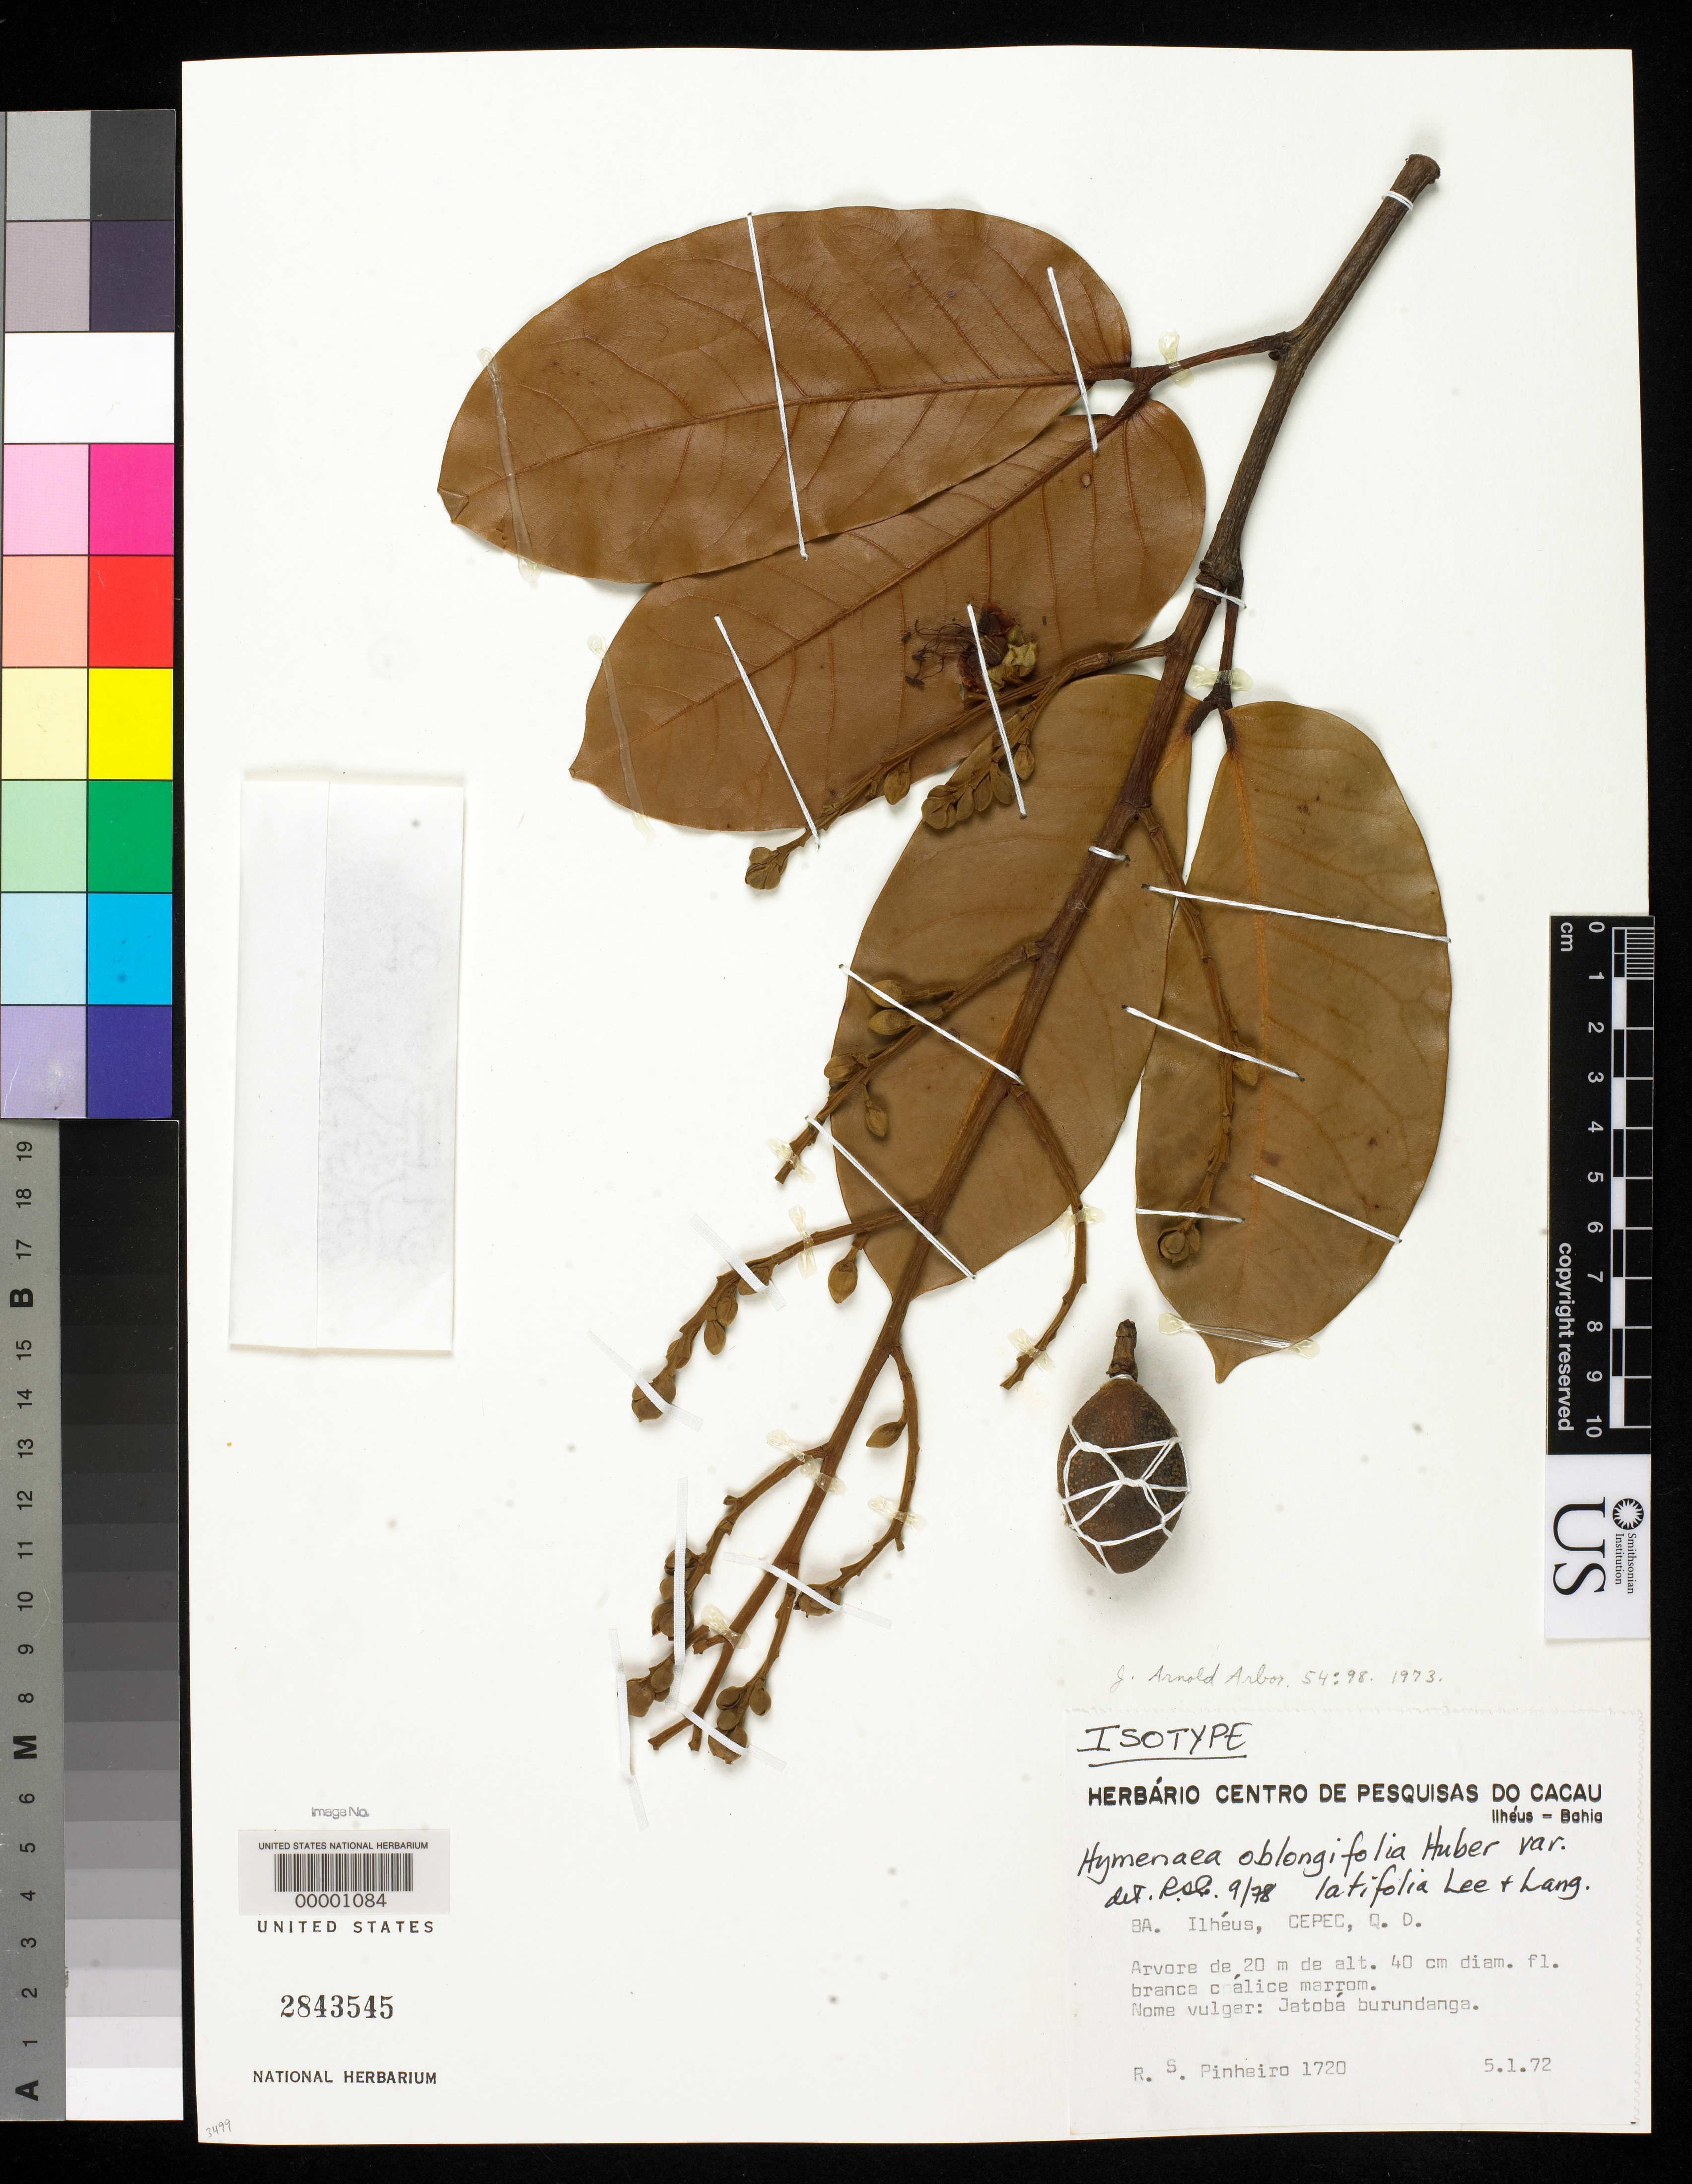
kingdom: Plantae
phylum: Tracheophyta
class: Magnoliopsida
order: Fabales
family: Fabaceae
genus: Hymenaea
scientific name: Hymenaea oblongifolia var. latifolia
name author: Y.T. Lee & Langenh.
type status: Isotype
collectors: R. S. Pinheiro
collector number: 1720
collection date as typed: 05 Jan 1972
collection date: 1972-01-05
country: Brazil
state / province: Bahia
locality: Itabuna, Cepec.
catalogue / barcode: US 2843545